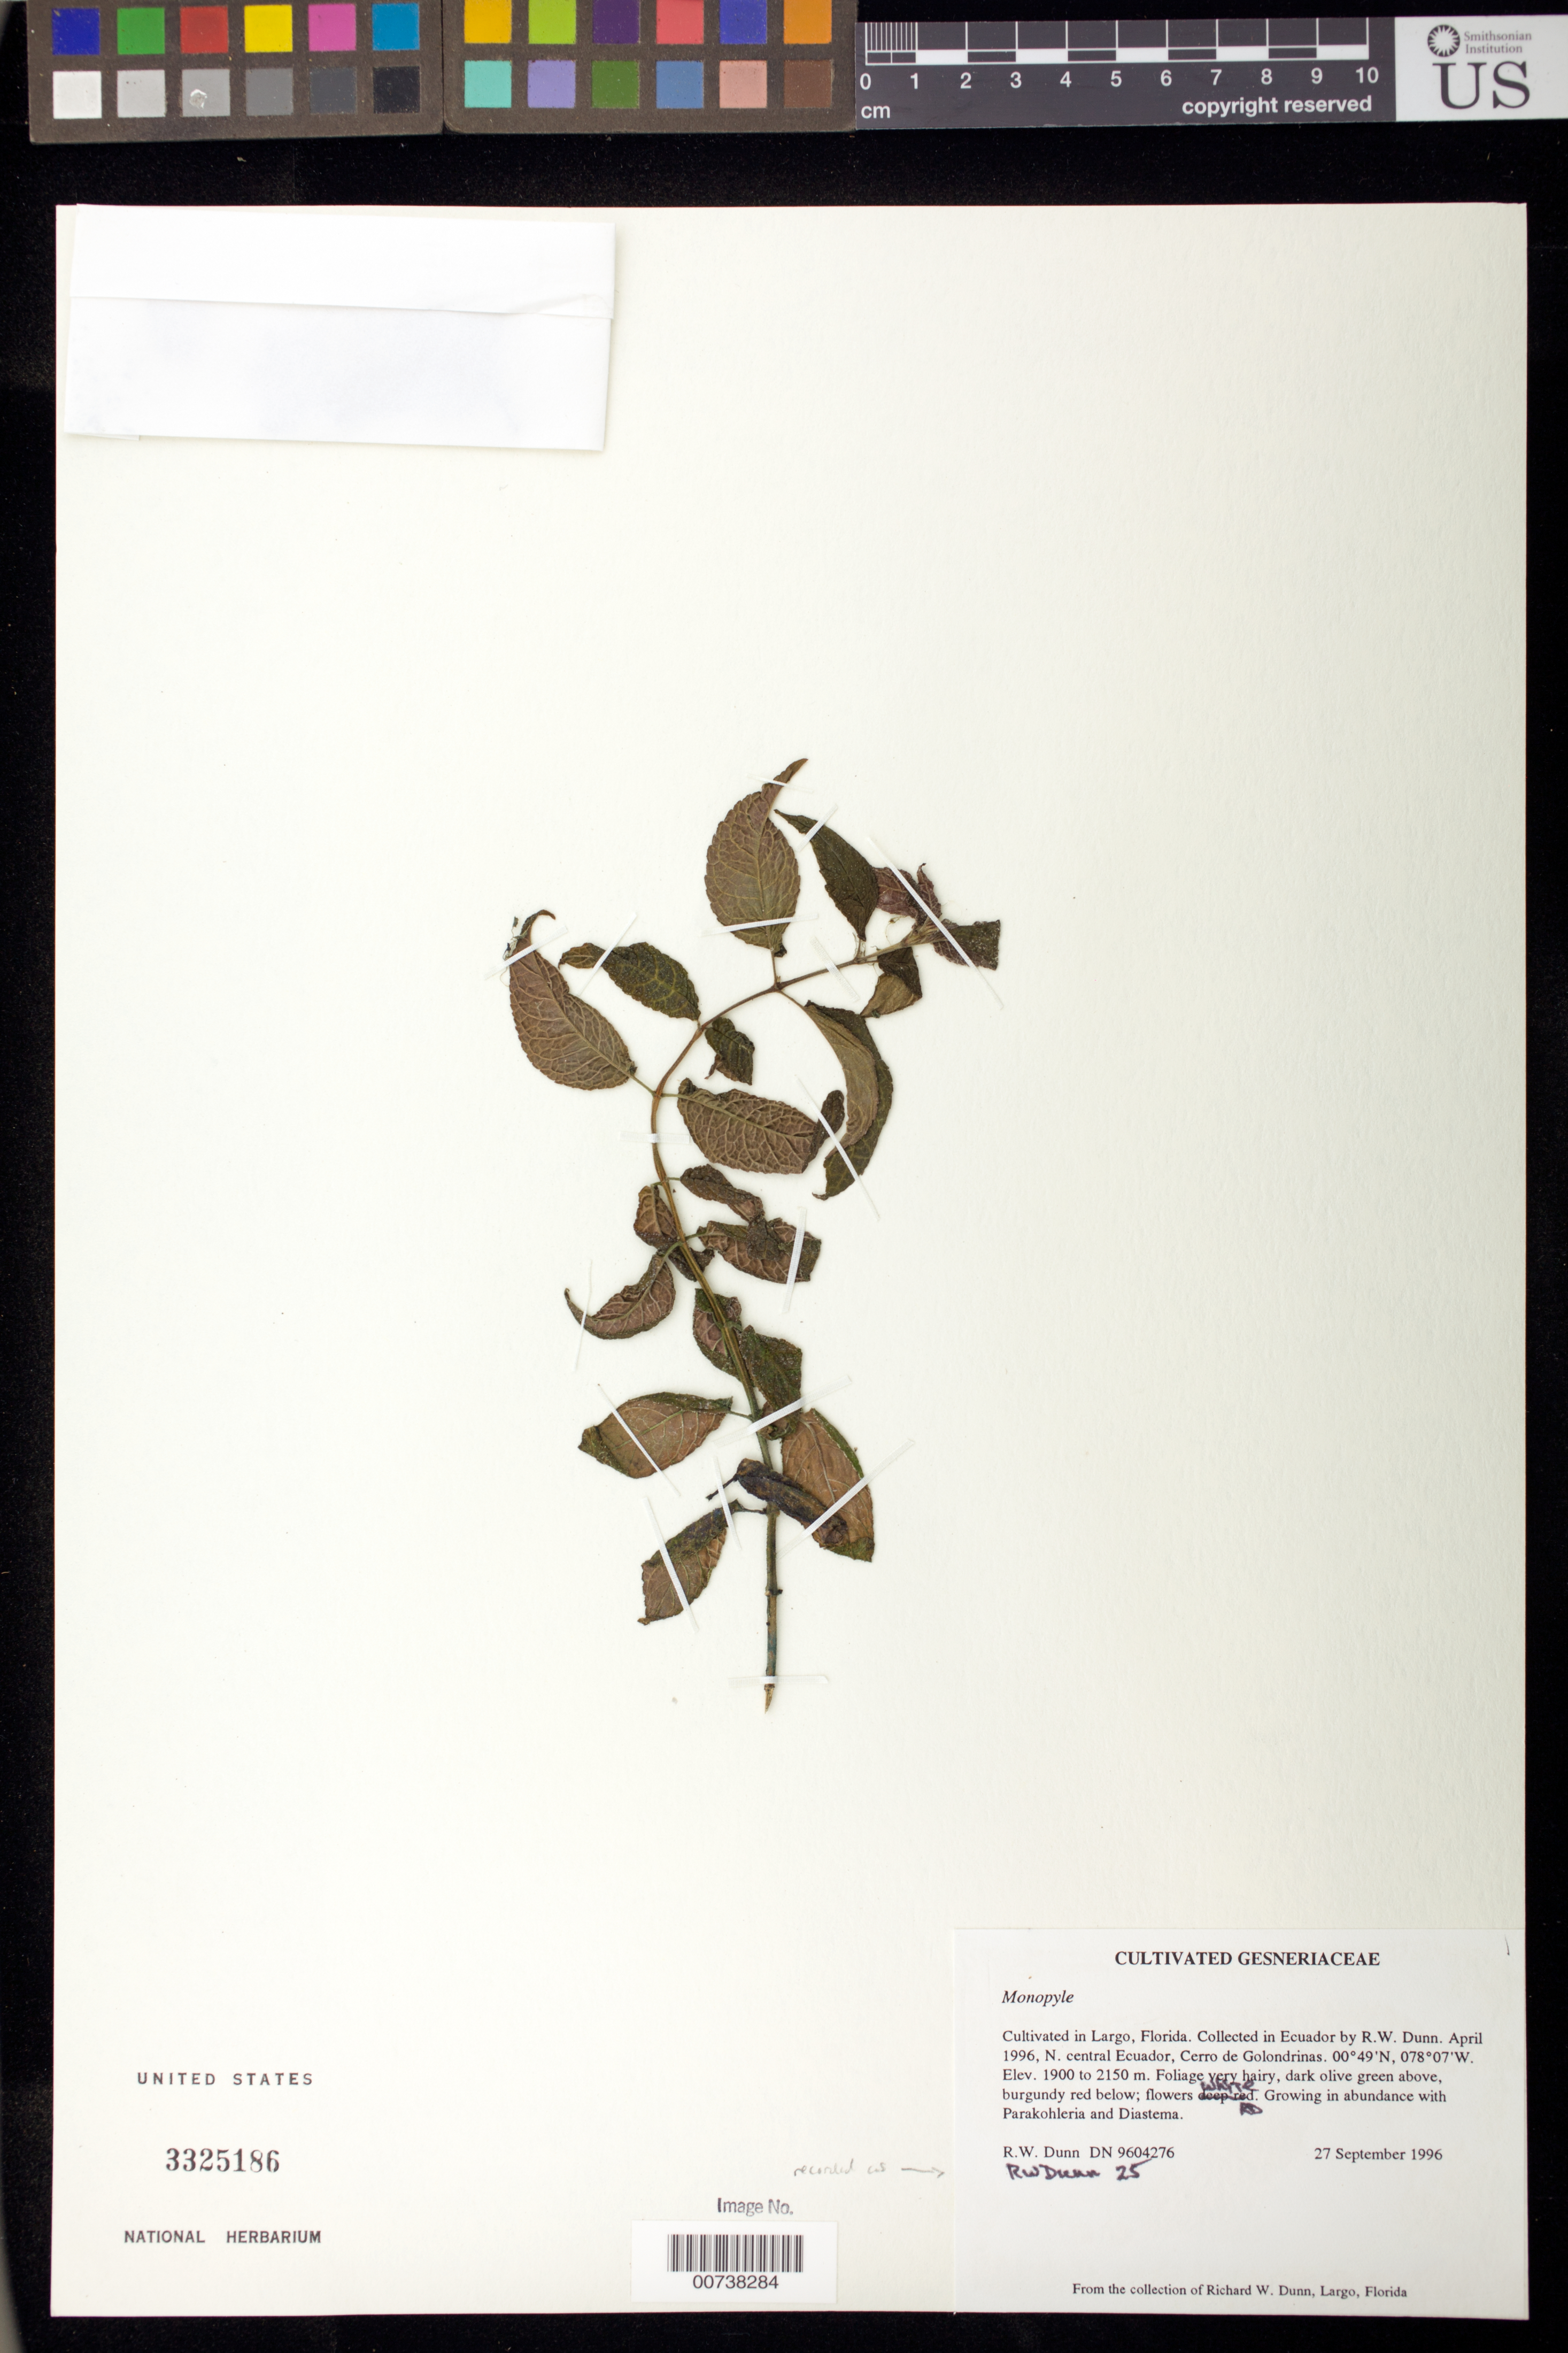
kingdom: Plantae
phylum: Tracheophyta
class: Magnoliopsida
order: Lamiales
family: Gesneriaceae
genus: Monopyle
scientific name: Monopyle sp.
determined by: Skog, Laurence E.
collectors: R. Dunn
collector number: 25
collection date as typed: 27 Sep 1996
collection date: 1996-09-27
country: Ecuador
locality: Cultivated in Largo, Florida.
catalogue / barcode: US 3325186